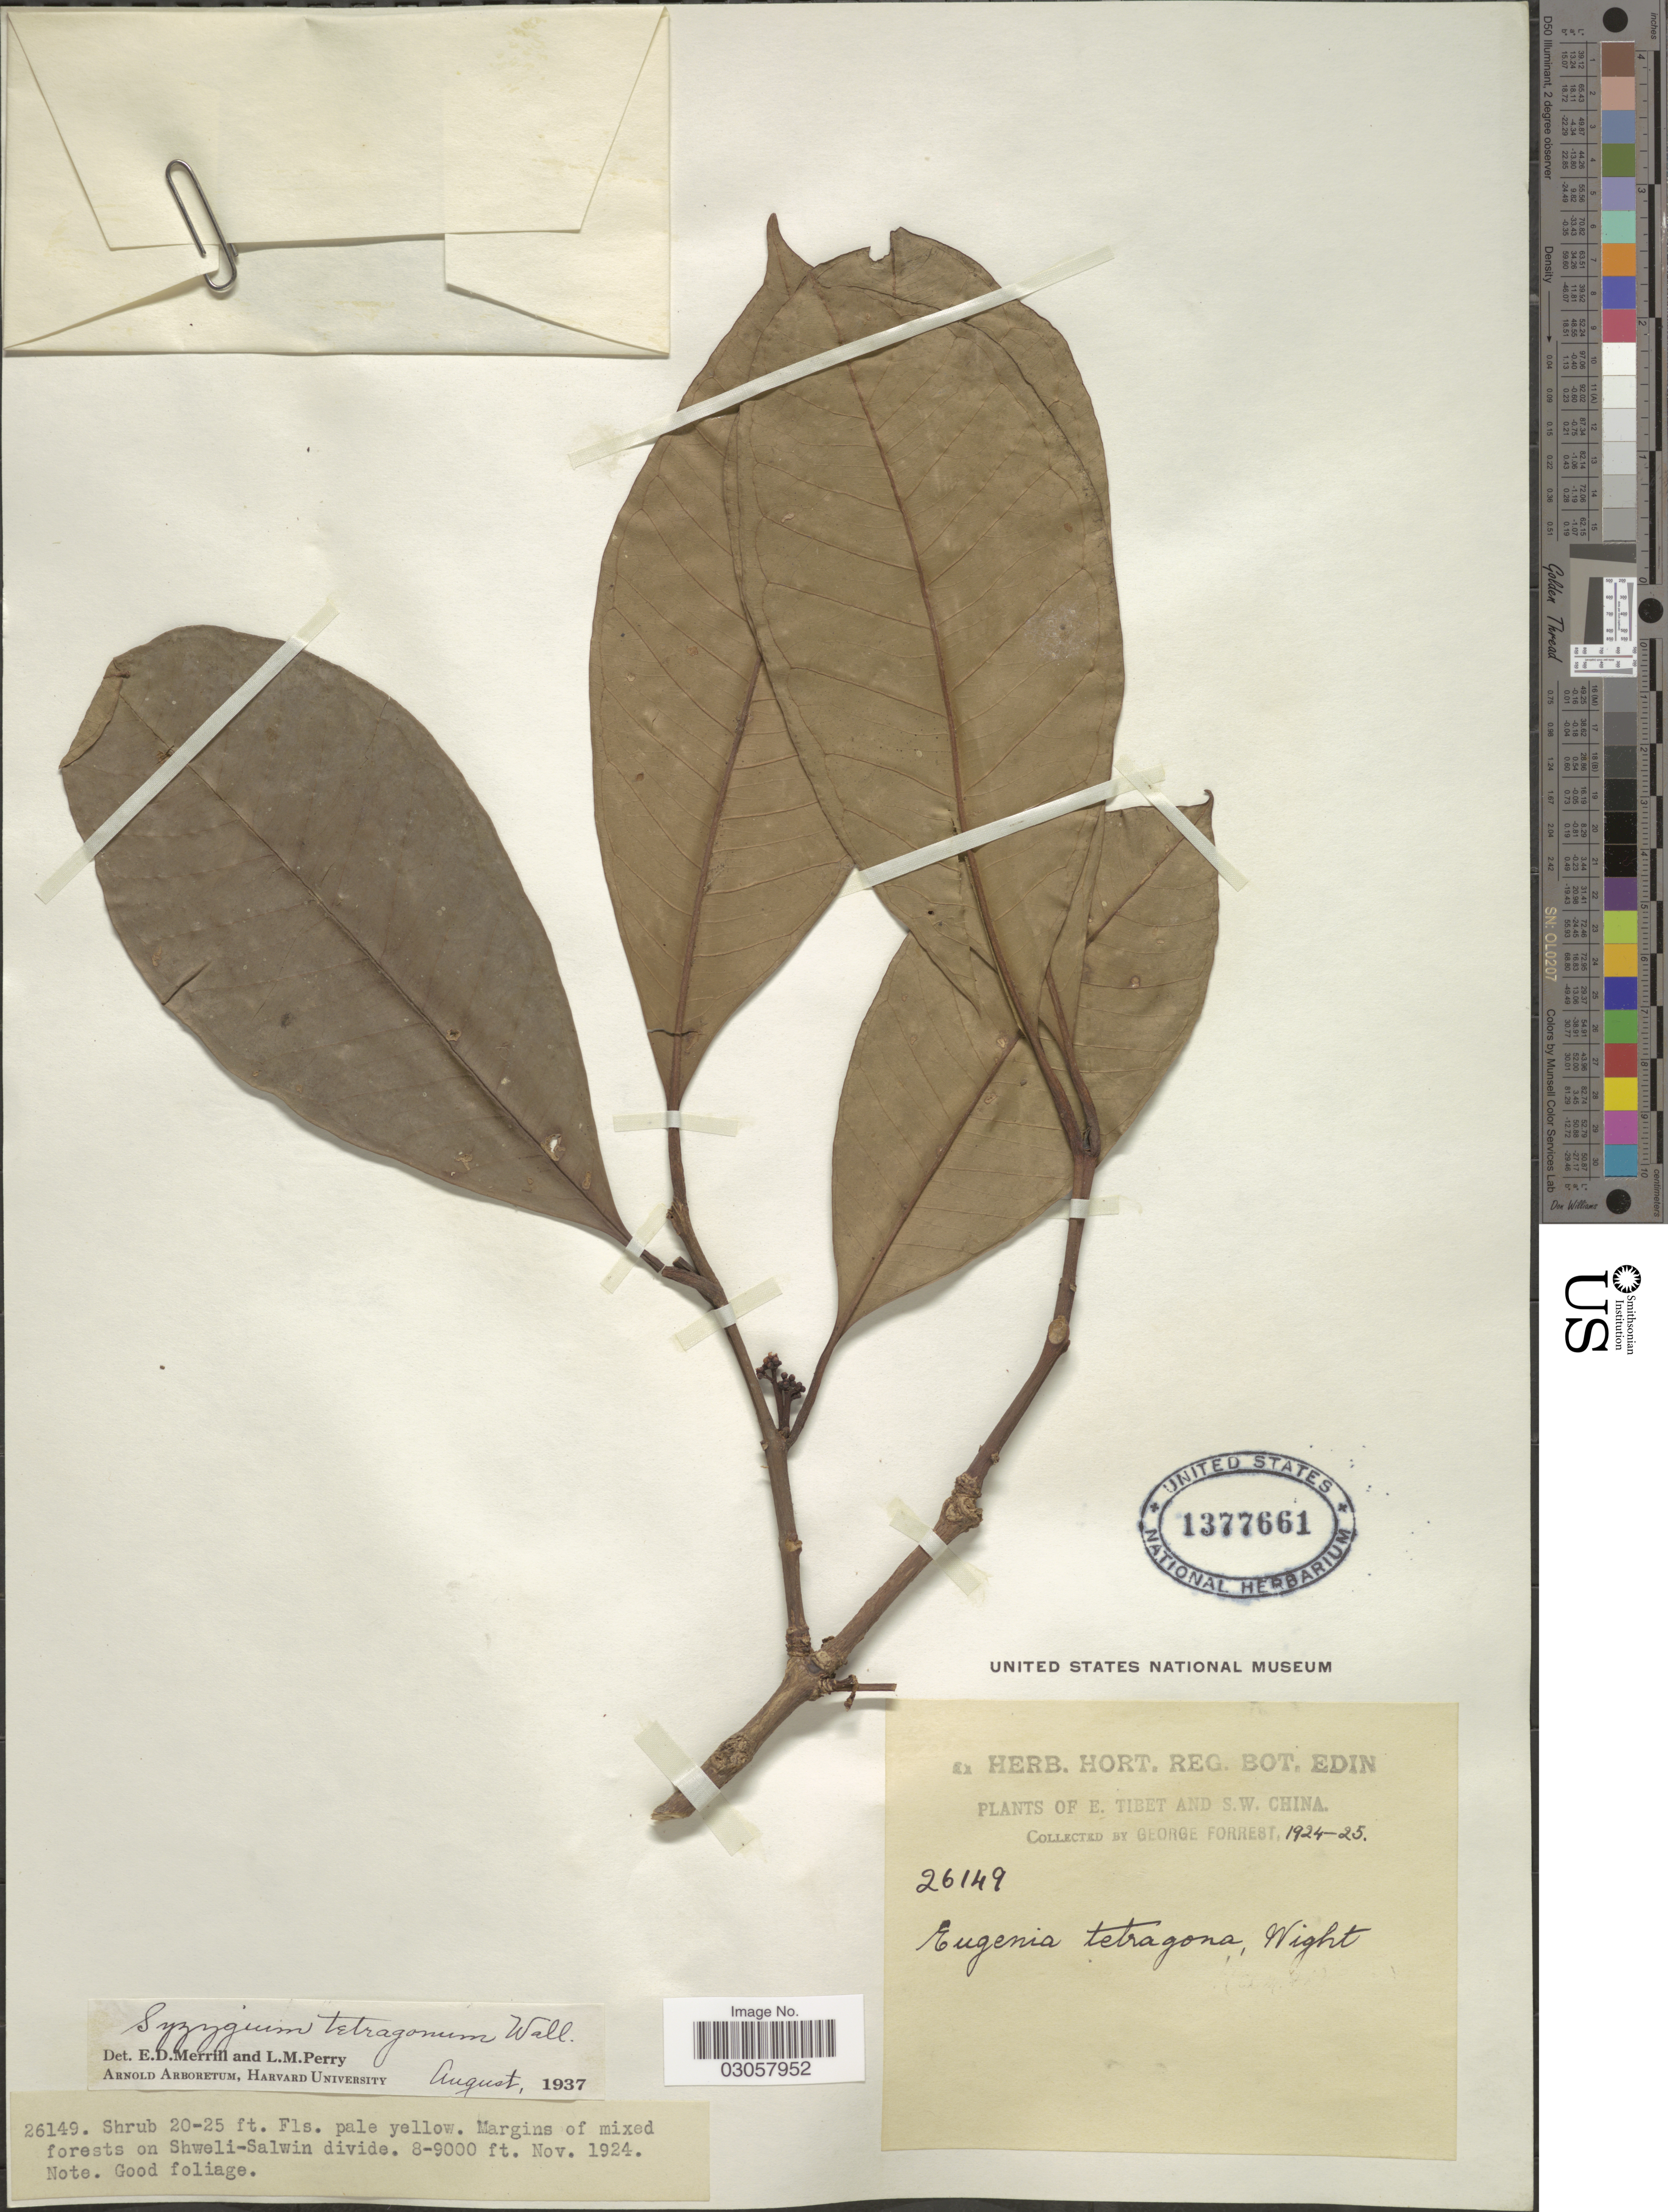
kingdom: Plantae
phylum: Tracheophyta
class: Magnoliopsida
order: Myrtales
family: Myrtaceae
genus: Syzygium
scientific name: Syzygium tetragonum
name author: (Wight) Wall. ex Walp.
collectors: G. Forrest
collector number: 26149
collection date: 1924-11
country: China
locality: Margins of mixed forests on Shweli-Salwin divide. E. Tibet and S.W. China.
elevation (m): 2438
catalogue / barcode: US 1377661